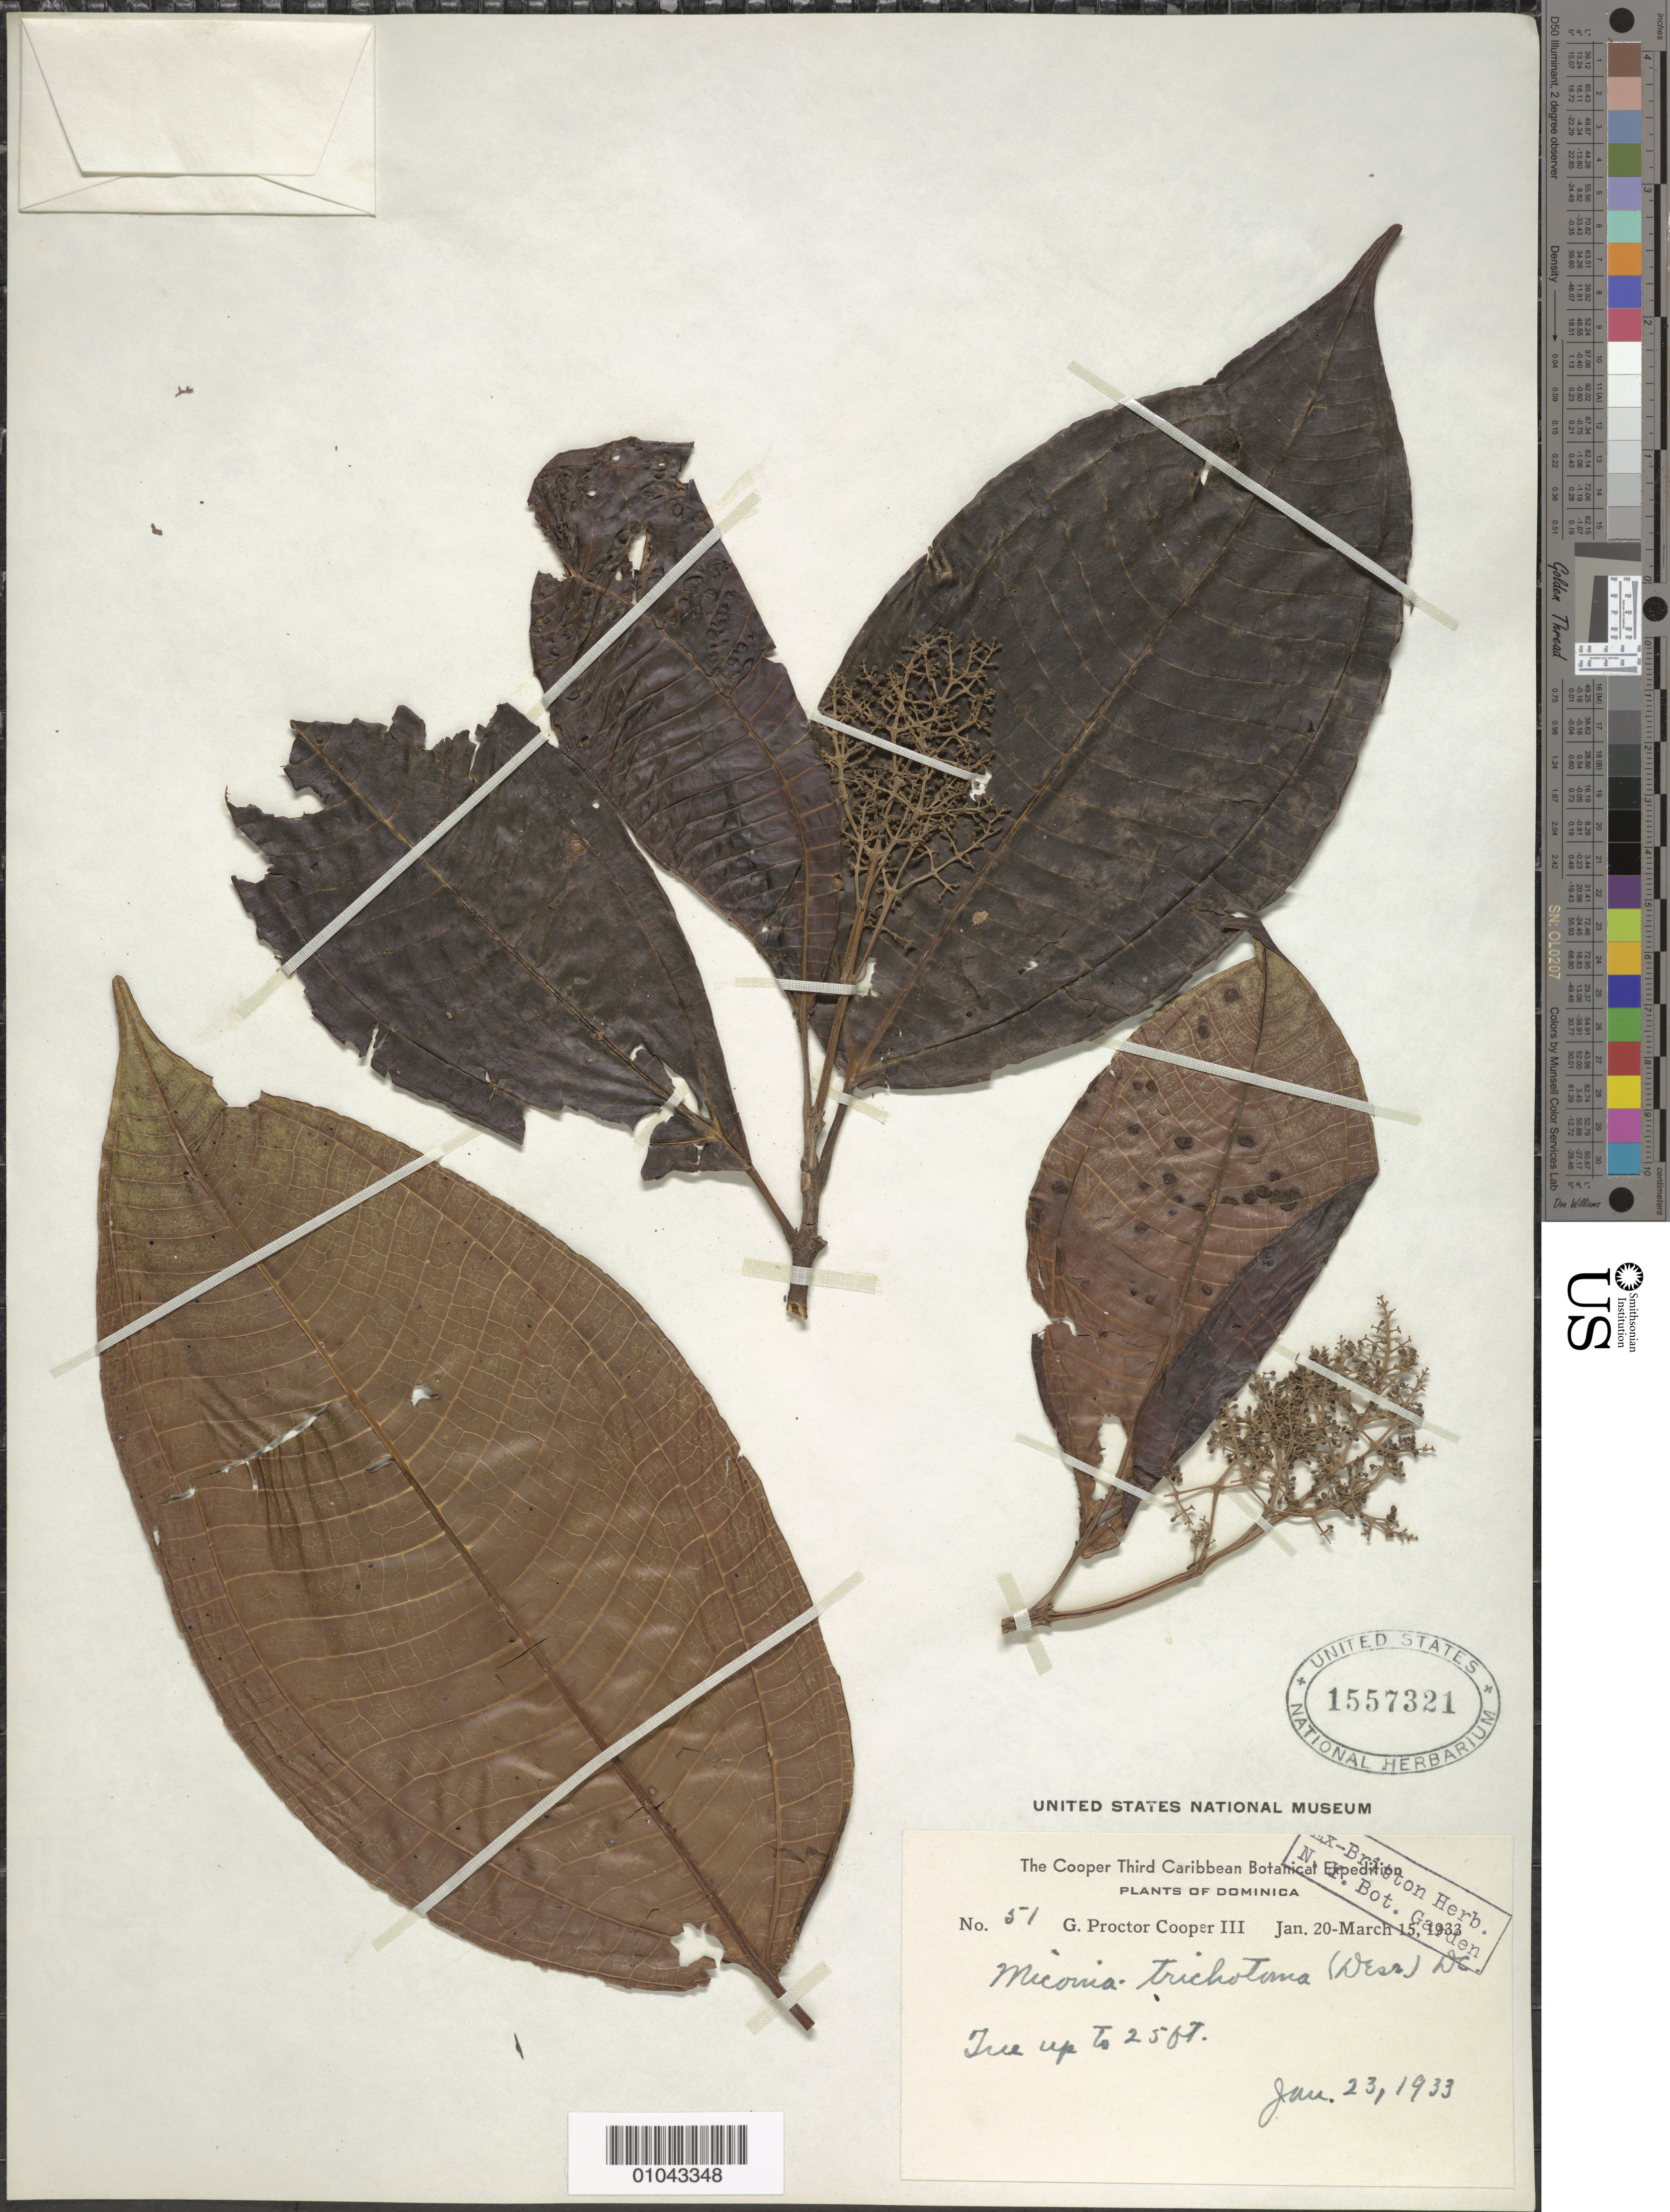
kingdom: Plantae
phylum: Tracheophyta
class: Magnoliopsida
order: Myrtales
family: Melastomataceae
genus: Miconia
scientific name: Miconia trichotoma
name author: (Desr.) DC.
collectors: G. Cooper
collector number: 51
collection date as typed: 23 Jan 1933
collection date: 1933-01-23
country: Dominica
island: Dominica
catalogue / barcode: US 1557321